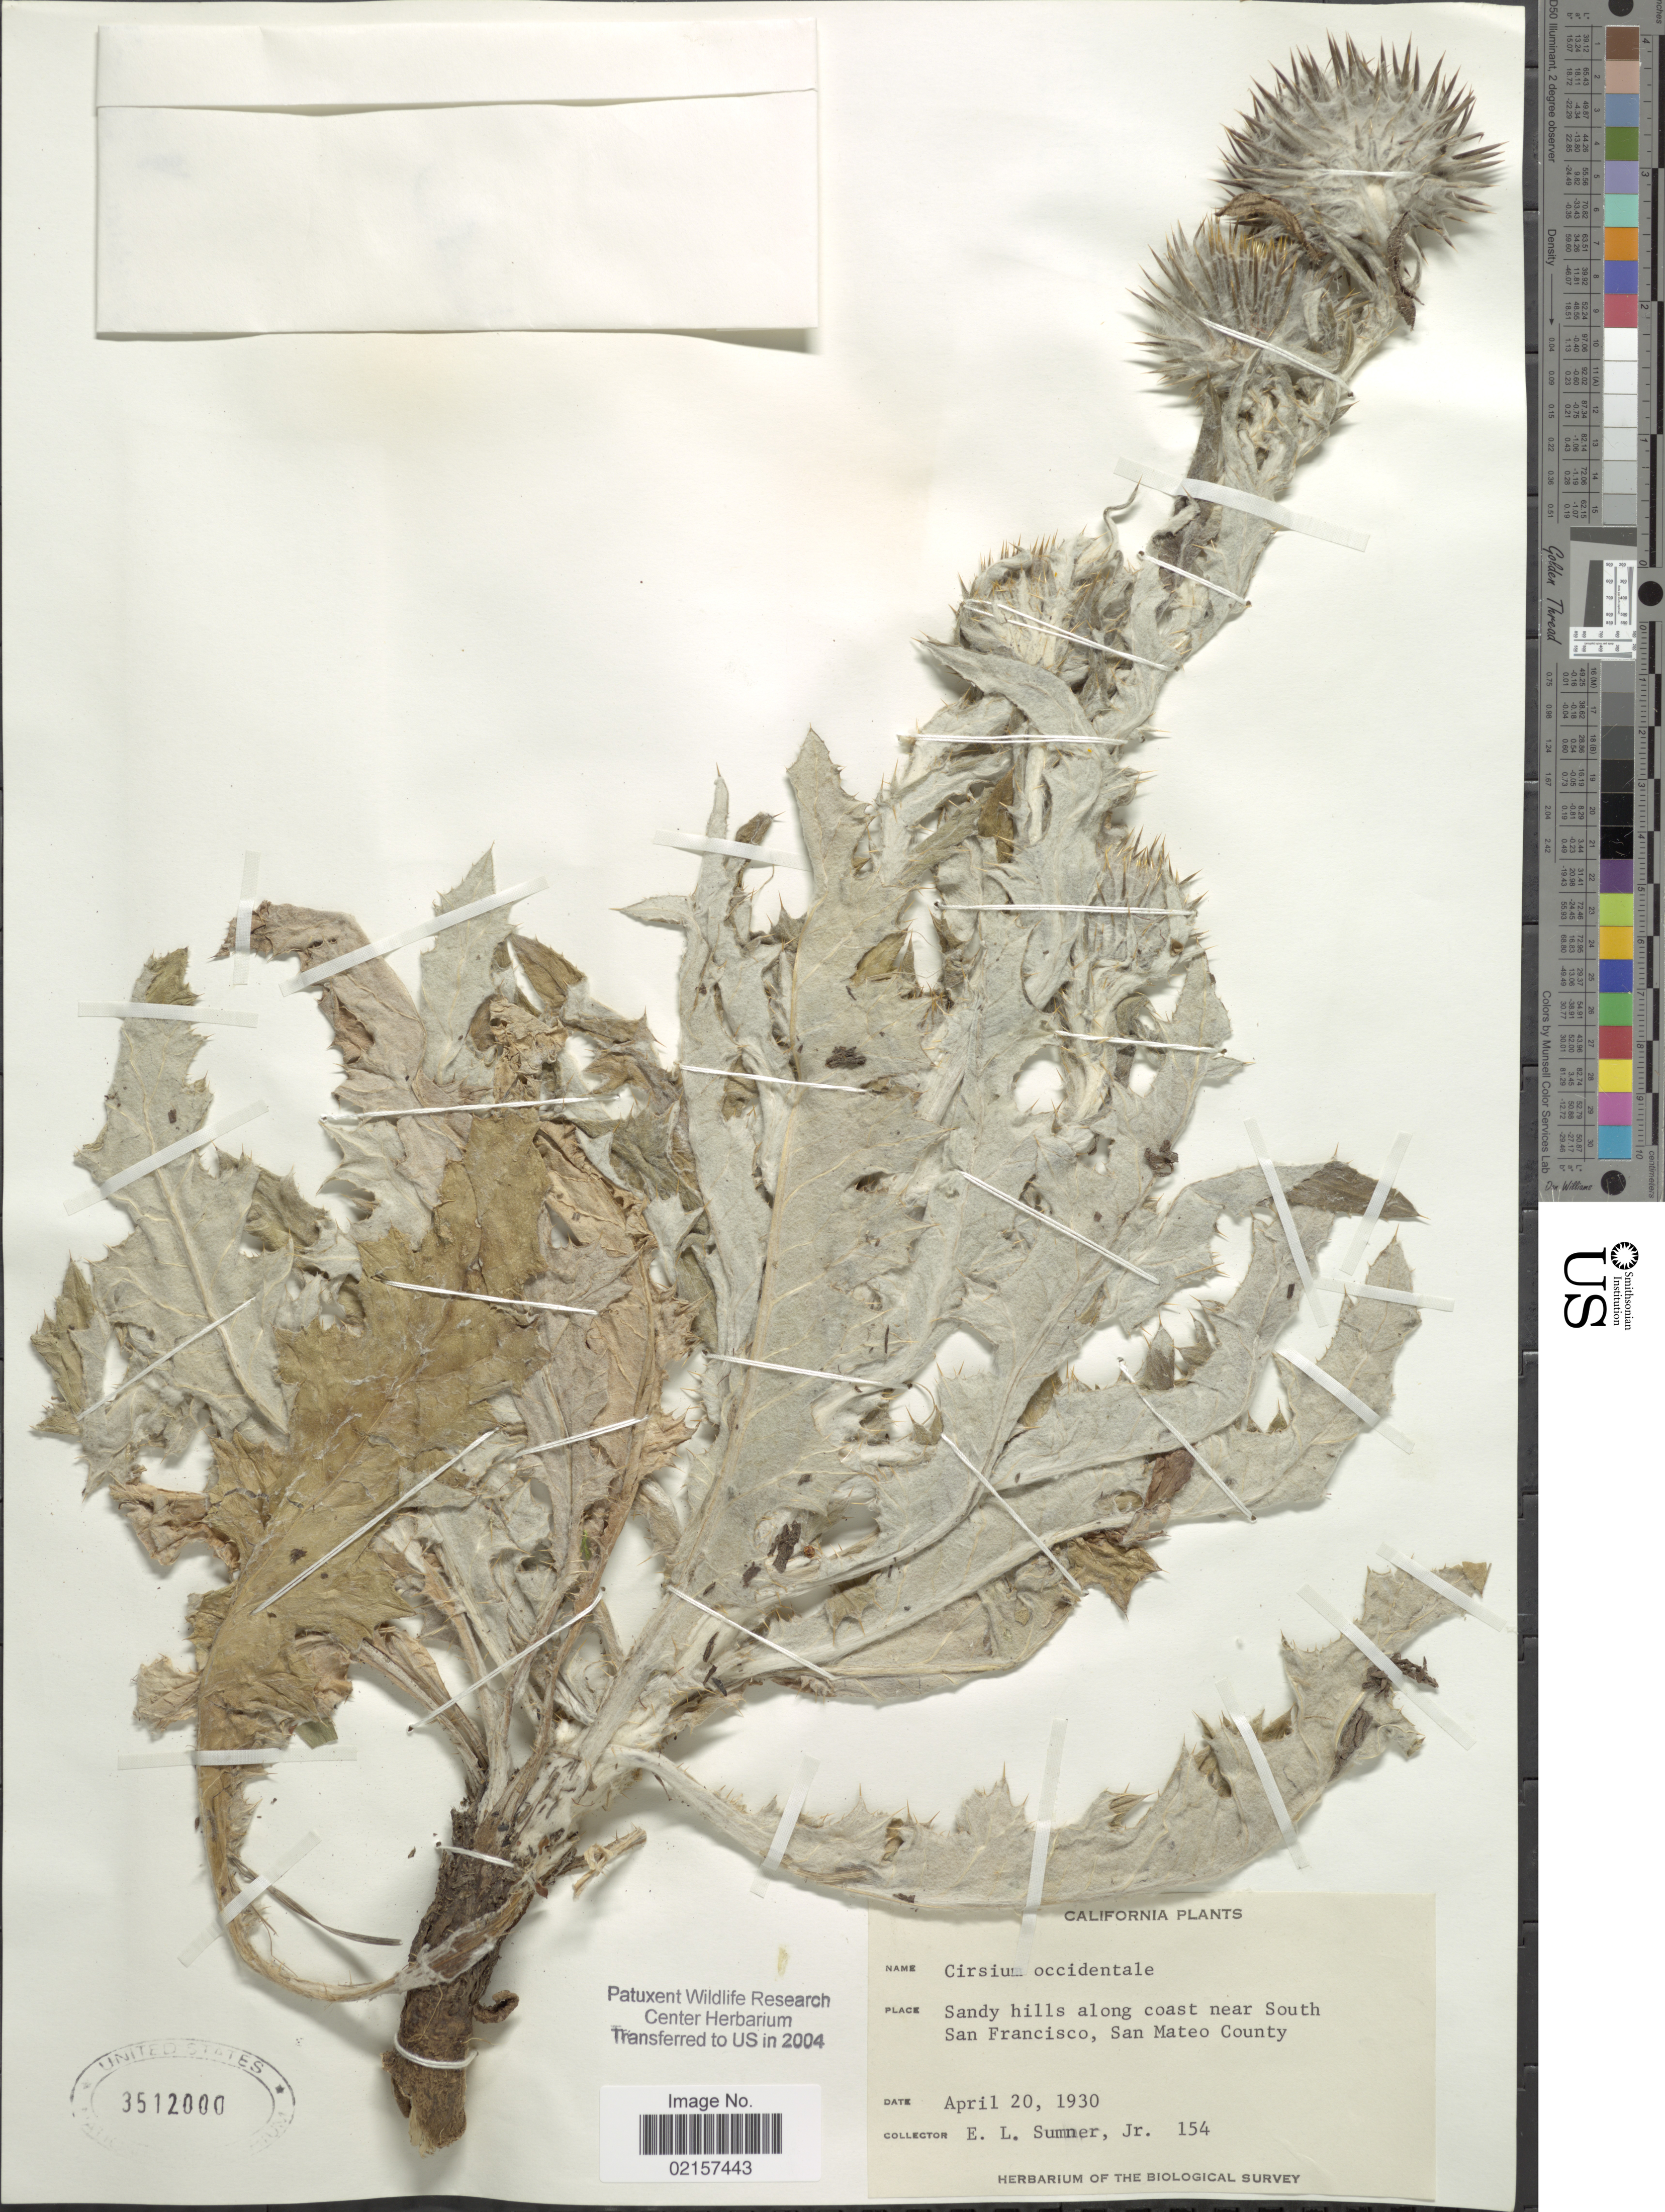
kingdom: Plantae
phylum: Tracheophyta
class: Magnoliopsida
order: Asterales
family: Asteraceae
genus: Cirsium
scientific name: Cirsium occidentale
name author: (Nutt.) Jeps.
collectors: E. Sumner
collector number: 154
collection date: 1930-04-20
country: United States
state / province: California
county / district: San Mateo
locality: Sandy hills along coast near South San Francisco, San Mateo County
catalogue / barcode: US 3512000